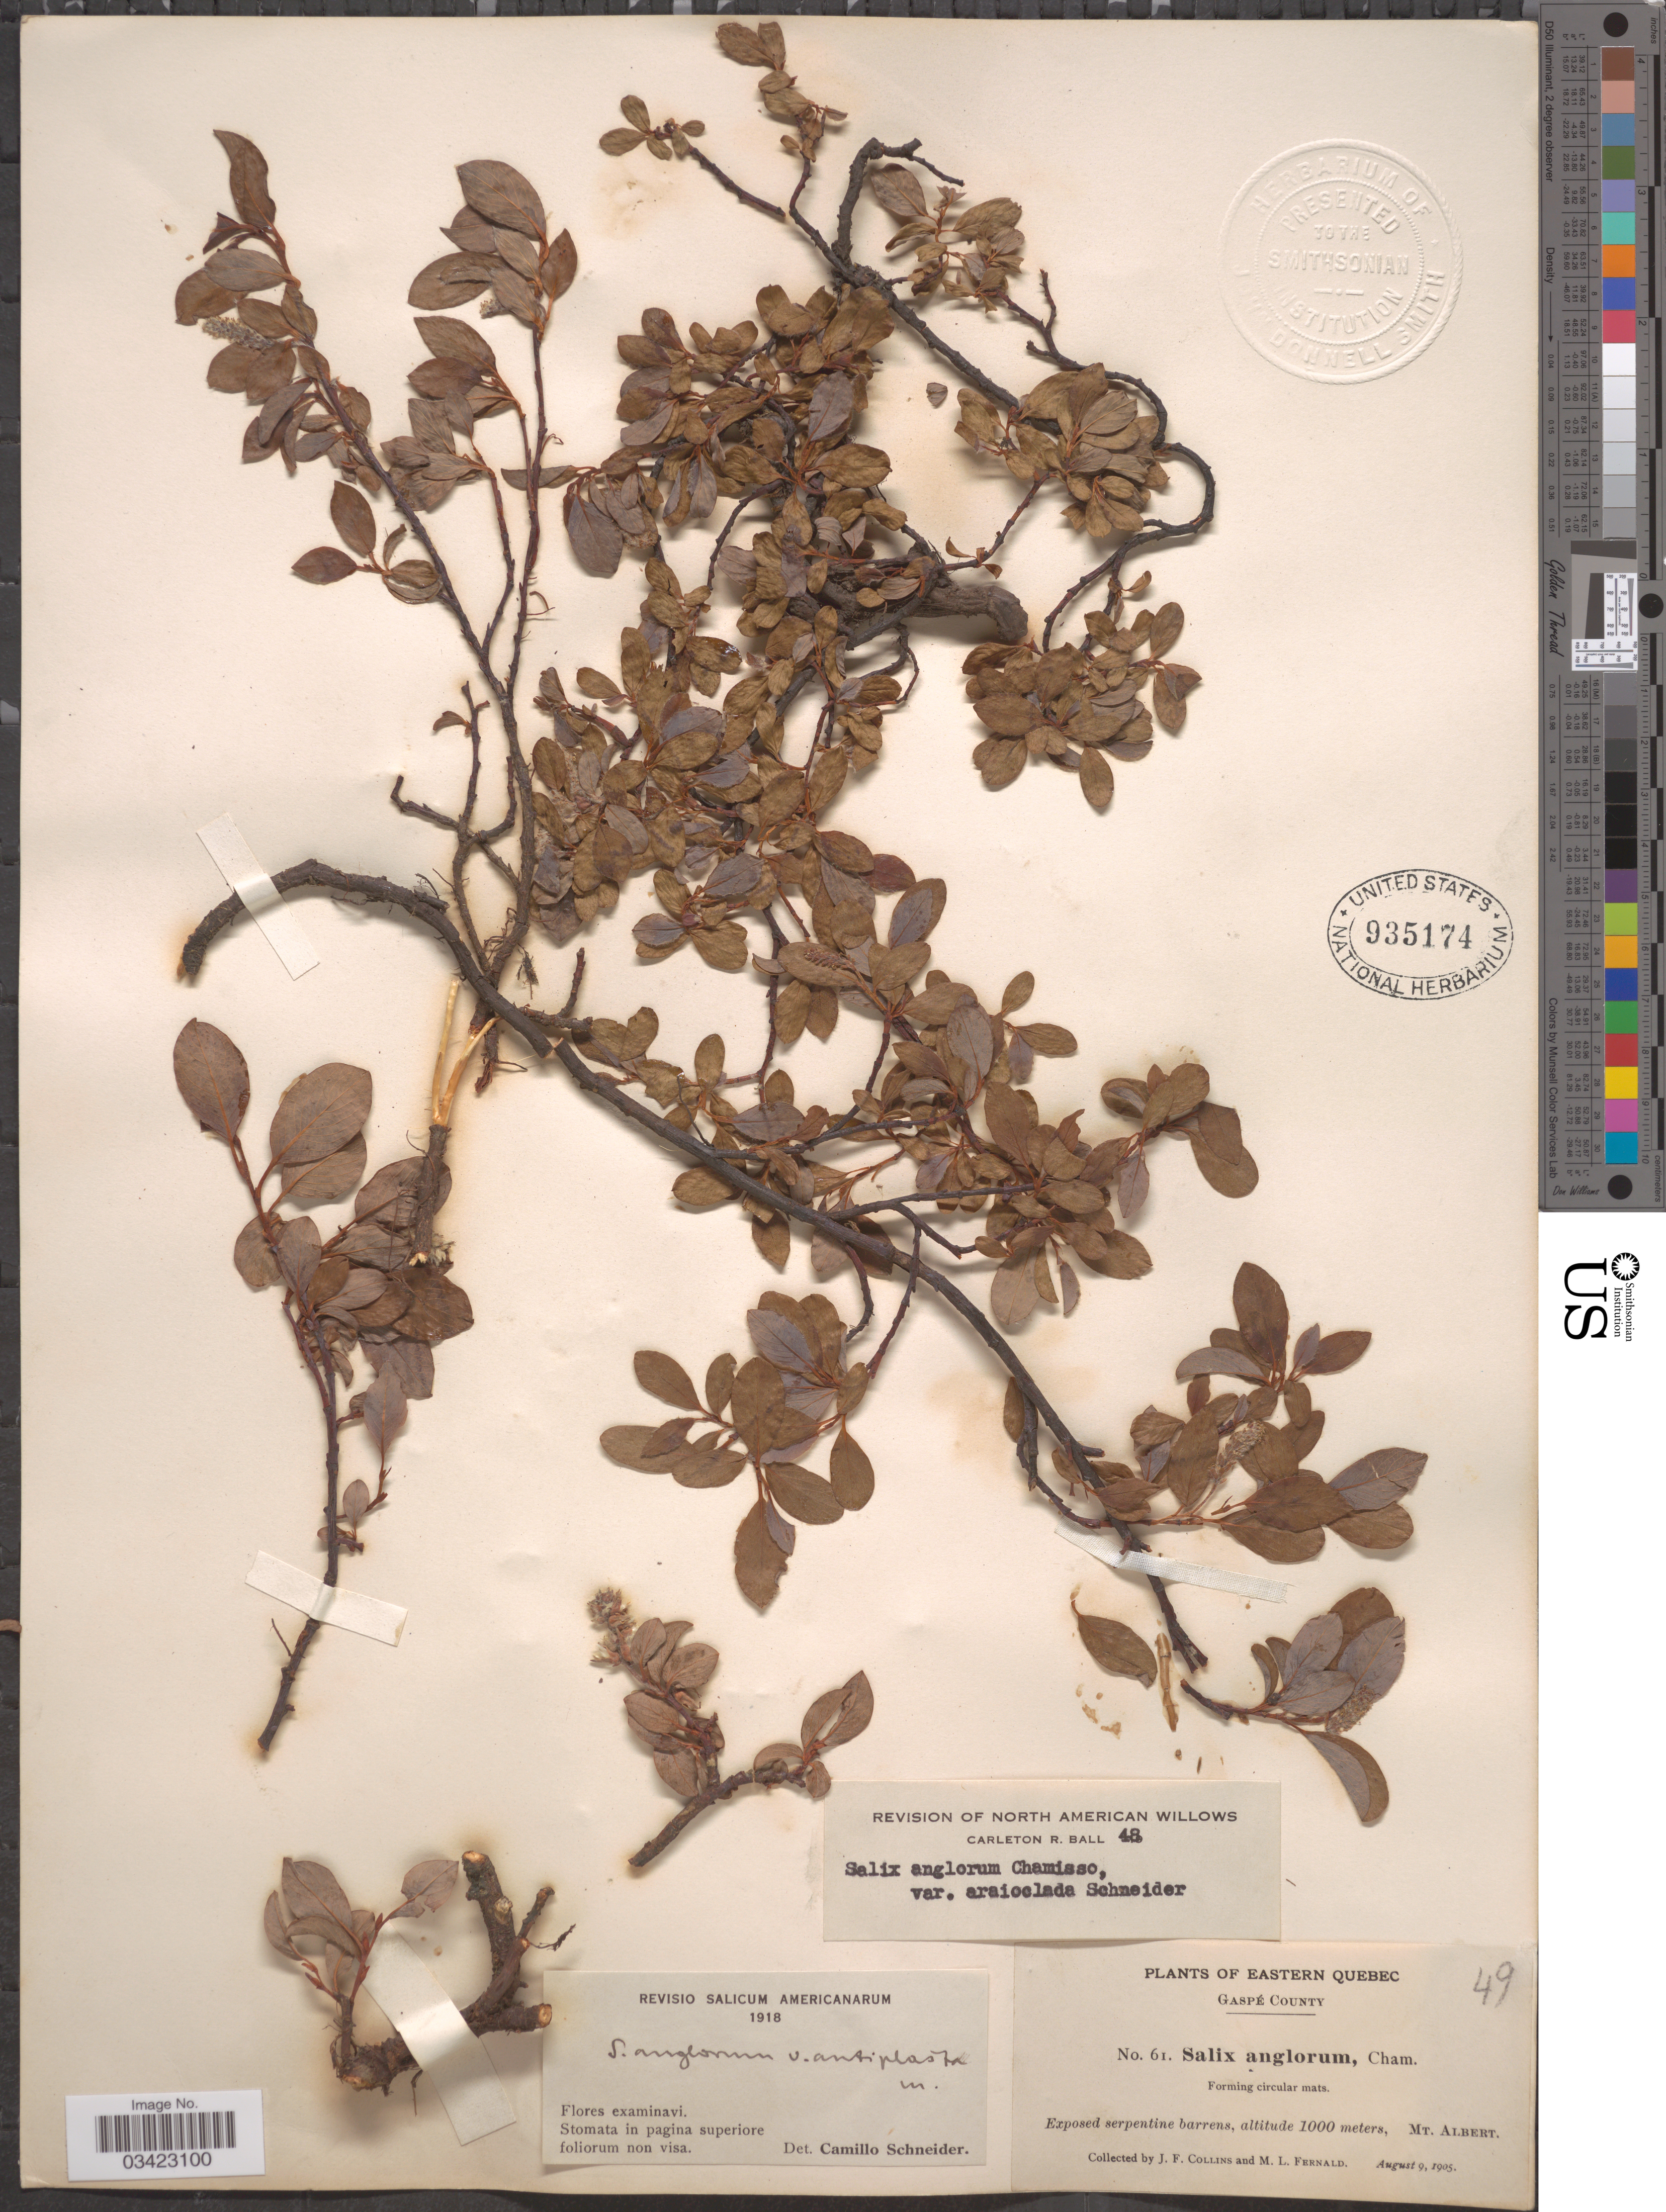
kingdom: Plantae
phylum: Tracheophyta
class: Magnoliopsida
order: Malpighiales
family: Salicaceae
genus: Salix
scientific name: Salix anglorum var. araioclada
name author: C.K. Schneid.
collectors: J. Collins & M. L. Fernald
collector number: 61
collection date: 1905-08-09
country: Canada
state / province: Quebec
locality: Eastern Quebec. Gaspé County. Mt. Albert.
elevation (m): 1000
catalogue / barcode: US 935174